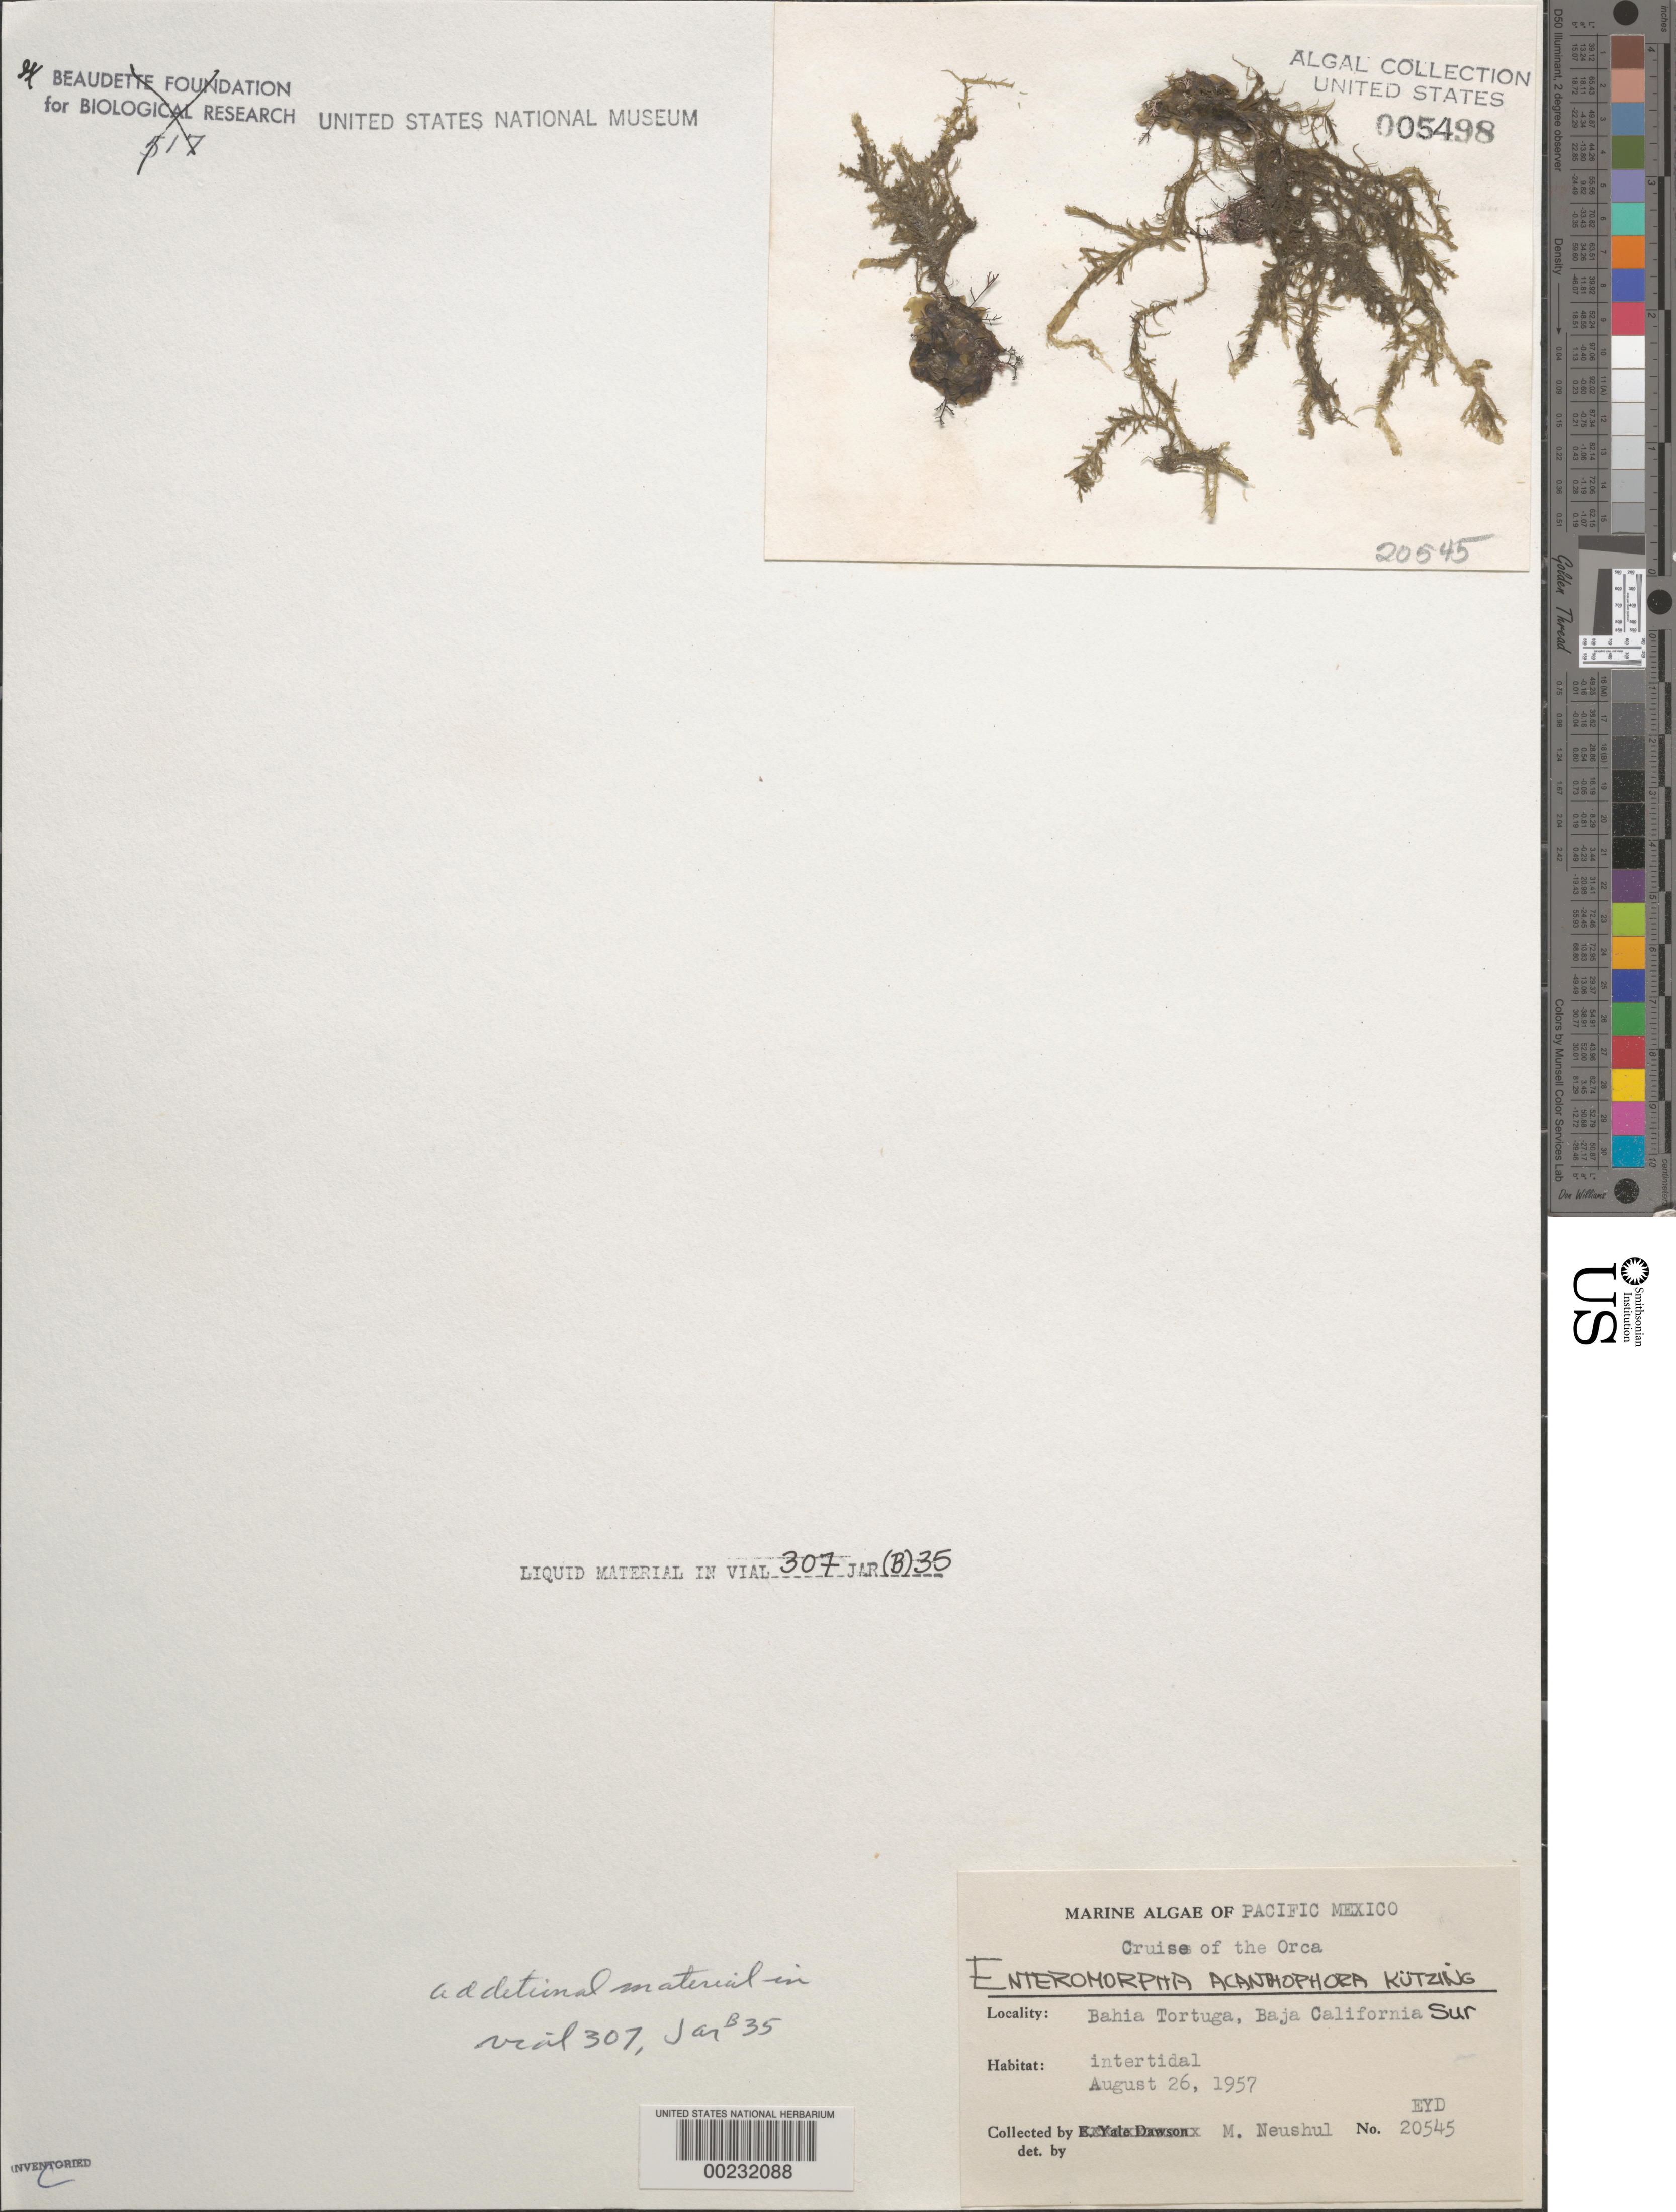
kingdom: Plantae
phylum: Chlorophyta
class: Ulvophyceae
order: Ulvales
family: Ulvaceae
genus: Ulva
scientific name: Ulva acanthophora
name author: (Kütz.) H.S. Hayden et al.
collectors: M. Neushul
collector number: EYD 20545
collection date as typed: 26 Aug 1957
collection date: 1957-08-26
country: Mexico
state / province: Baja California Sur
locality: Bahia Tortuga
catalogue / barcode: US 5498